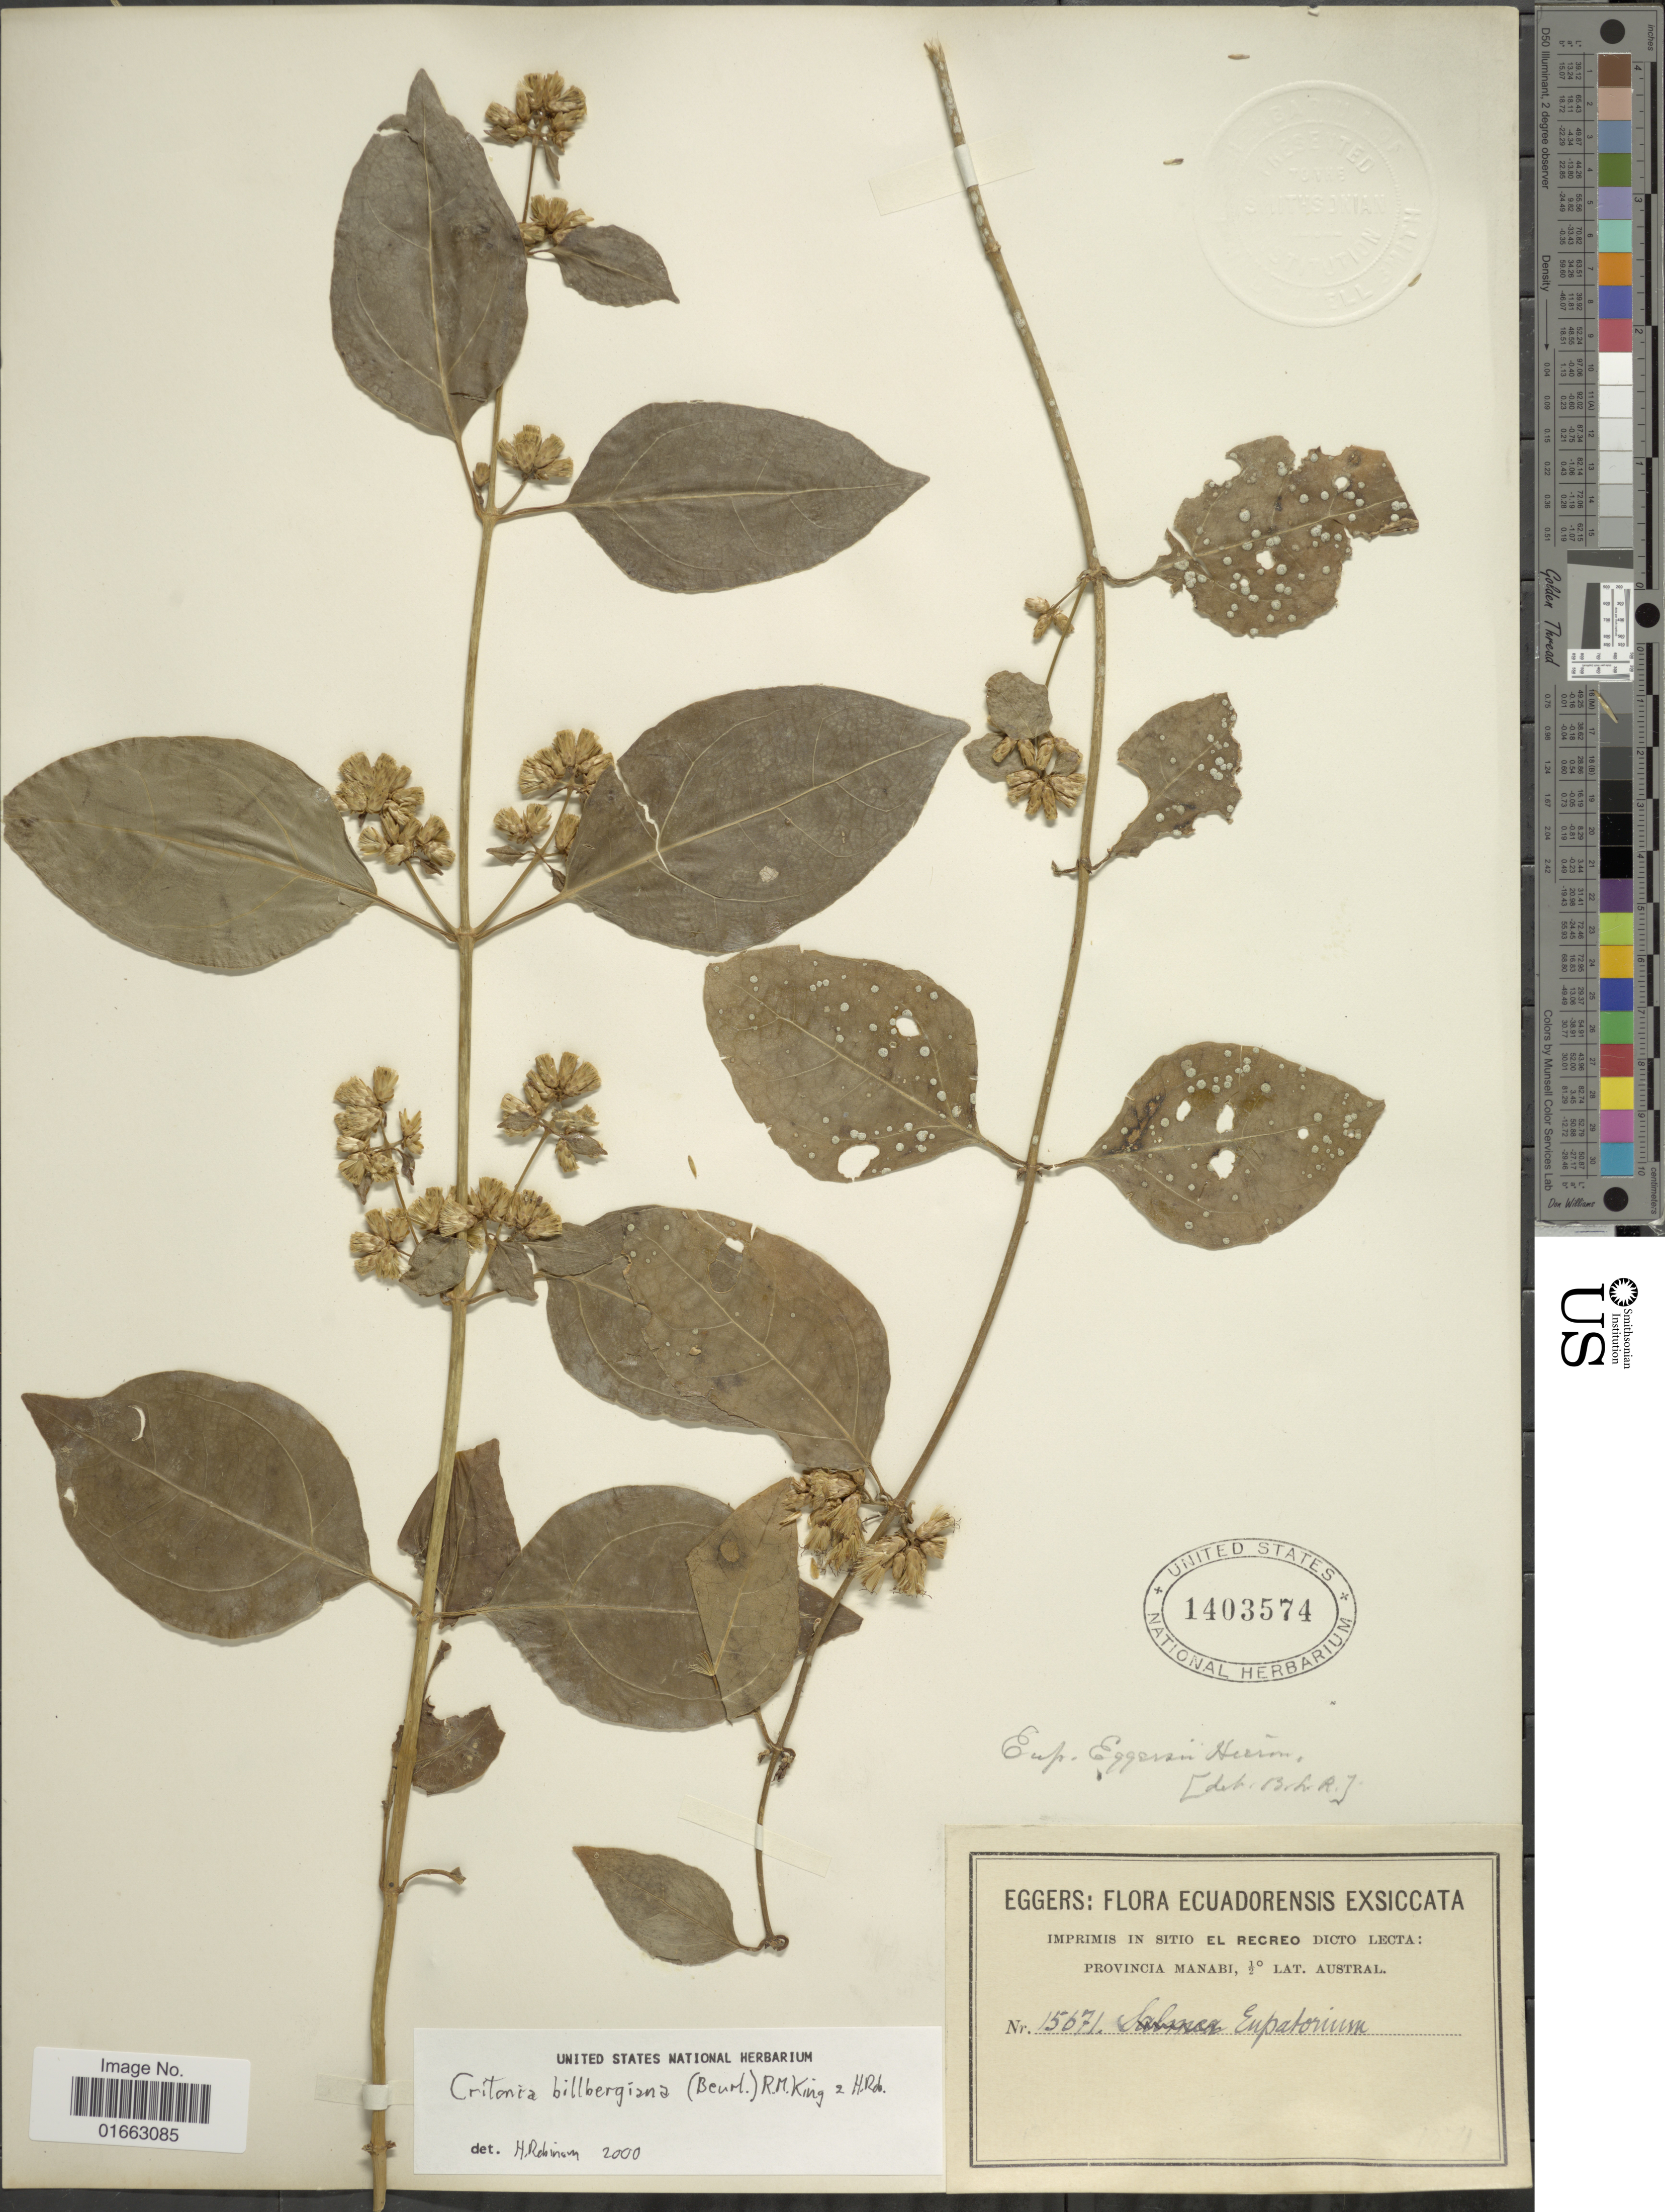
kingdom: Plantae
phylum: Tracheophyta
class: Magnoliopsida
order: Asterales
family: Asteraceae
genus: Critonia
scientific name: Critonia eggersii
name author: (Hieron.) R.M. King & H. Rob.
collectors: -. Eggers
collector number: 15671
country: Ecuador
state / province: Manabí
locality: Imprimis in Sitio El Recreo Dicto Lecta: Austral.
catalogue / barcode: US 1403574